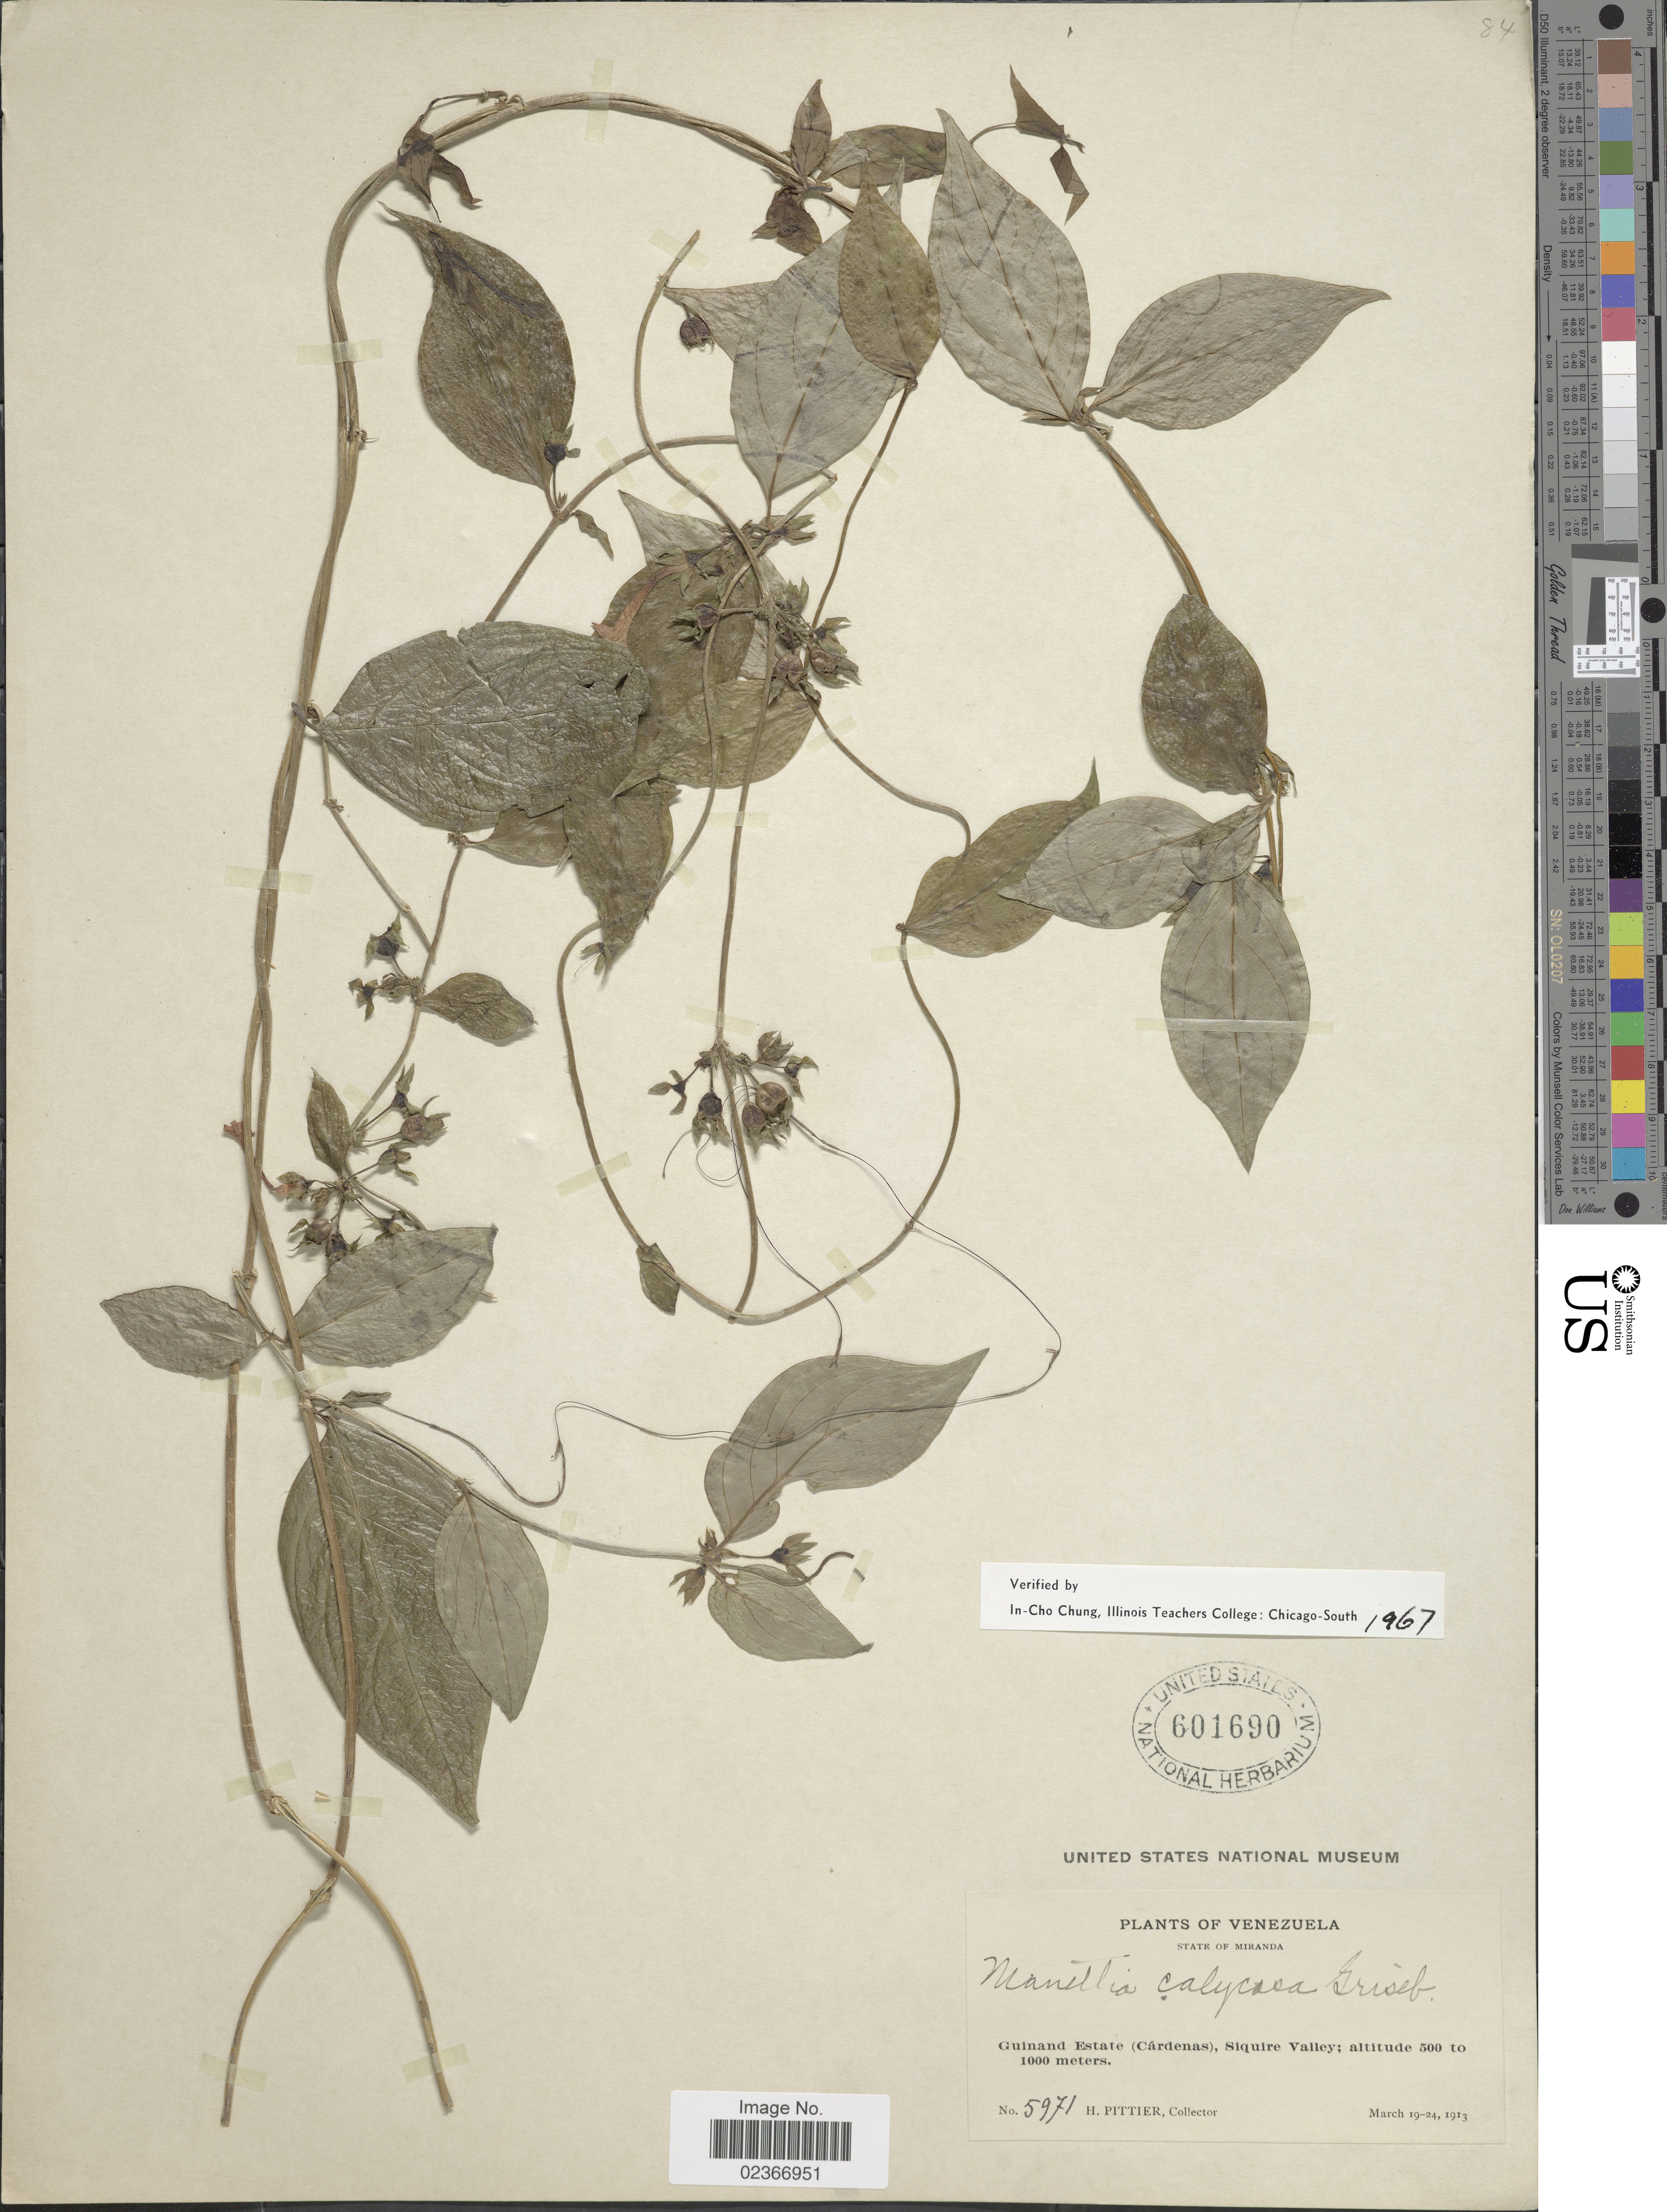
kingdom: Plantae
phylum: Tracheophyta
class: Magnoliopsida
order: Gentianales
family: Rubiaceae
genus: Manettia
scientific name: Manettia calycosa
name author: Griseb.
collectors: H. F. Pittier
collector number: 5971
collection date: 1913-03-19/1913-03-24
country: Venezuela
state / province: Miranda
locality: Guinand Estate (Cardenas), Siquire Valley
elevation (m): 500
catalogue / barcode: US 601690